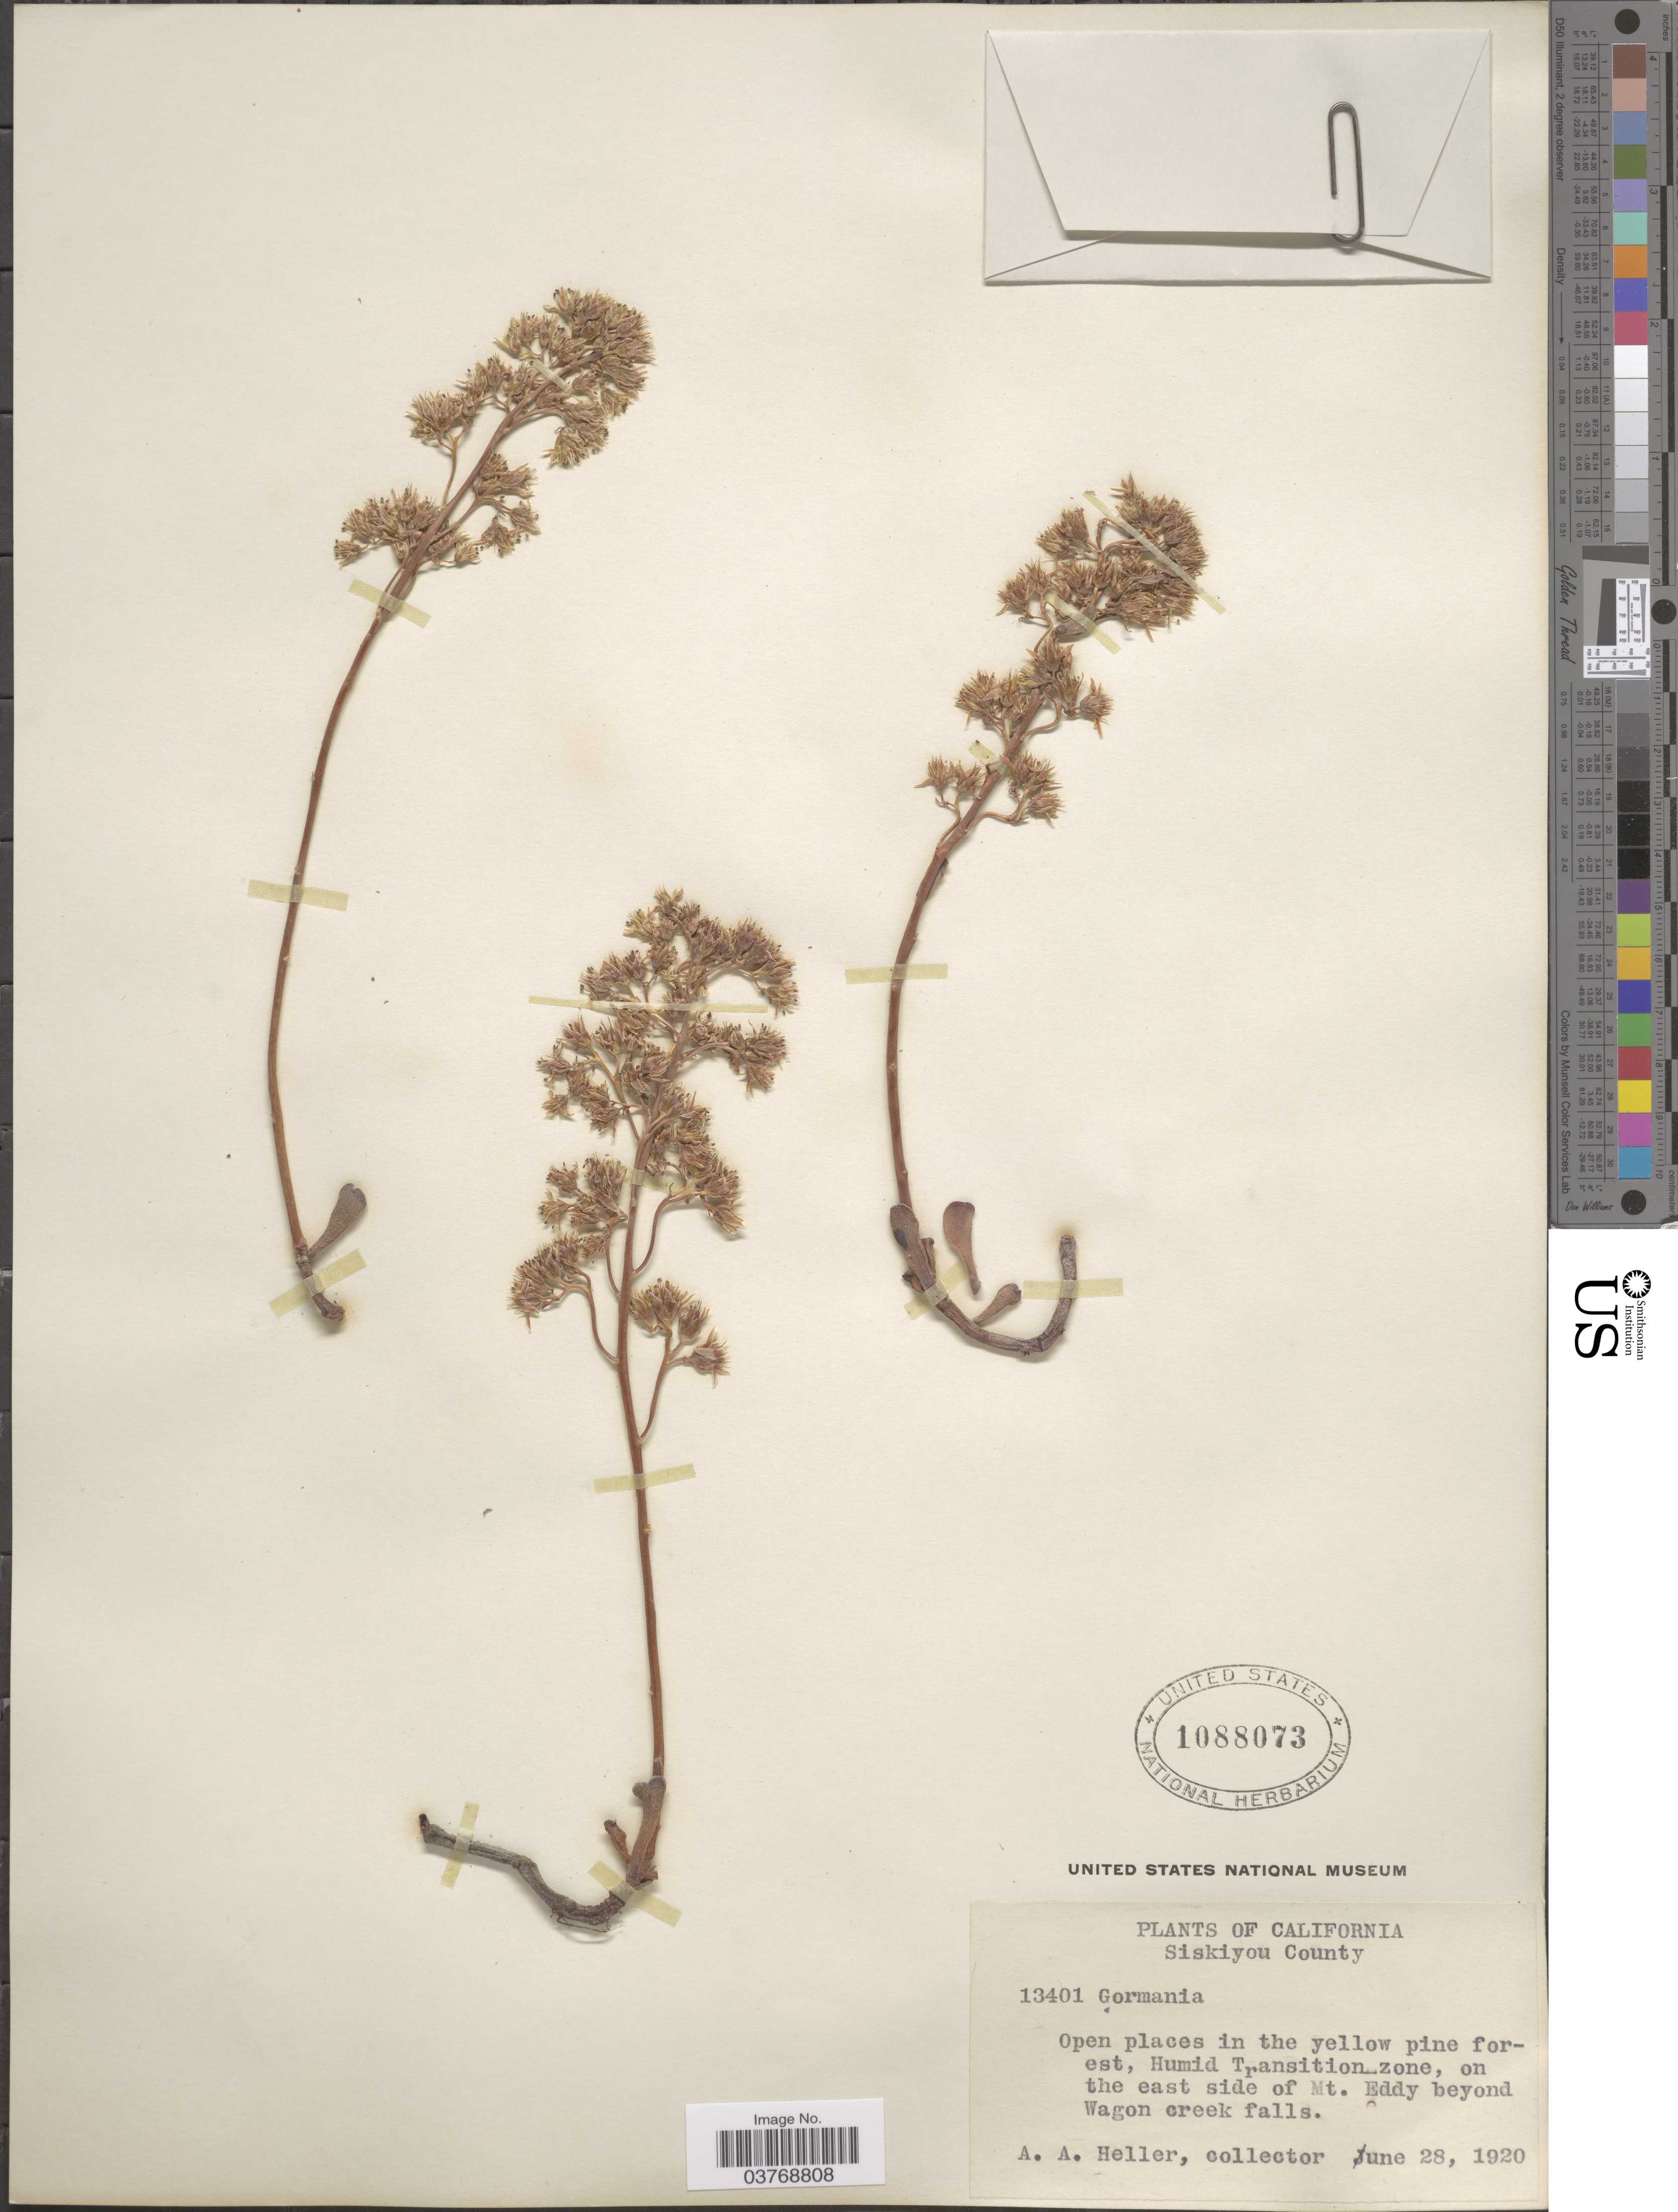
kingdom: Plantae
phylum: Tracheophyta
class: Magnoliopsida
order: Saxifragales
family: Crassulaceae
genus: Sedum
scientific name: Sedum kiersteadiae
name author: B.L. Wilson & R.E. Brainerd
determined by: Zika, P. F., (WTU)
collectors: A. A. Heller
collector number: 13401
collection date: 1920-06-28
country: United States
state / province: California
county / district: Siskiyou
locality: Siskiyou County. Open places in the yellow pine forest, Humid Transition zone, on the east side of Mt. Eddy beyond Wagon creek falls.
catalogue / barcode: US 1088073